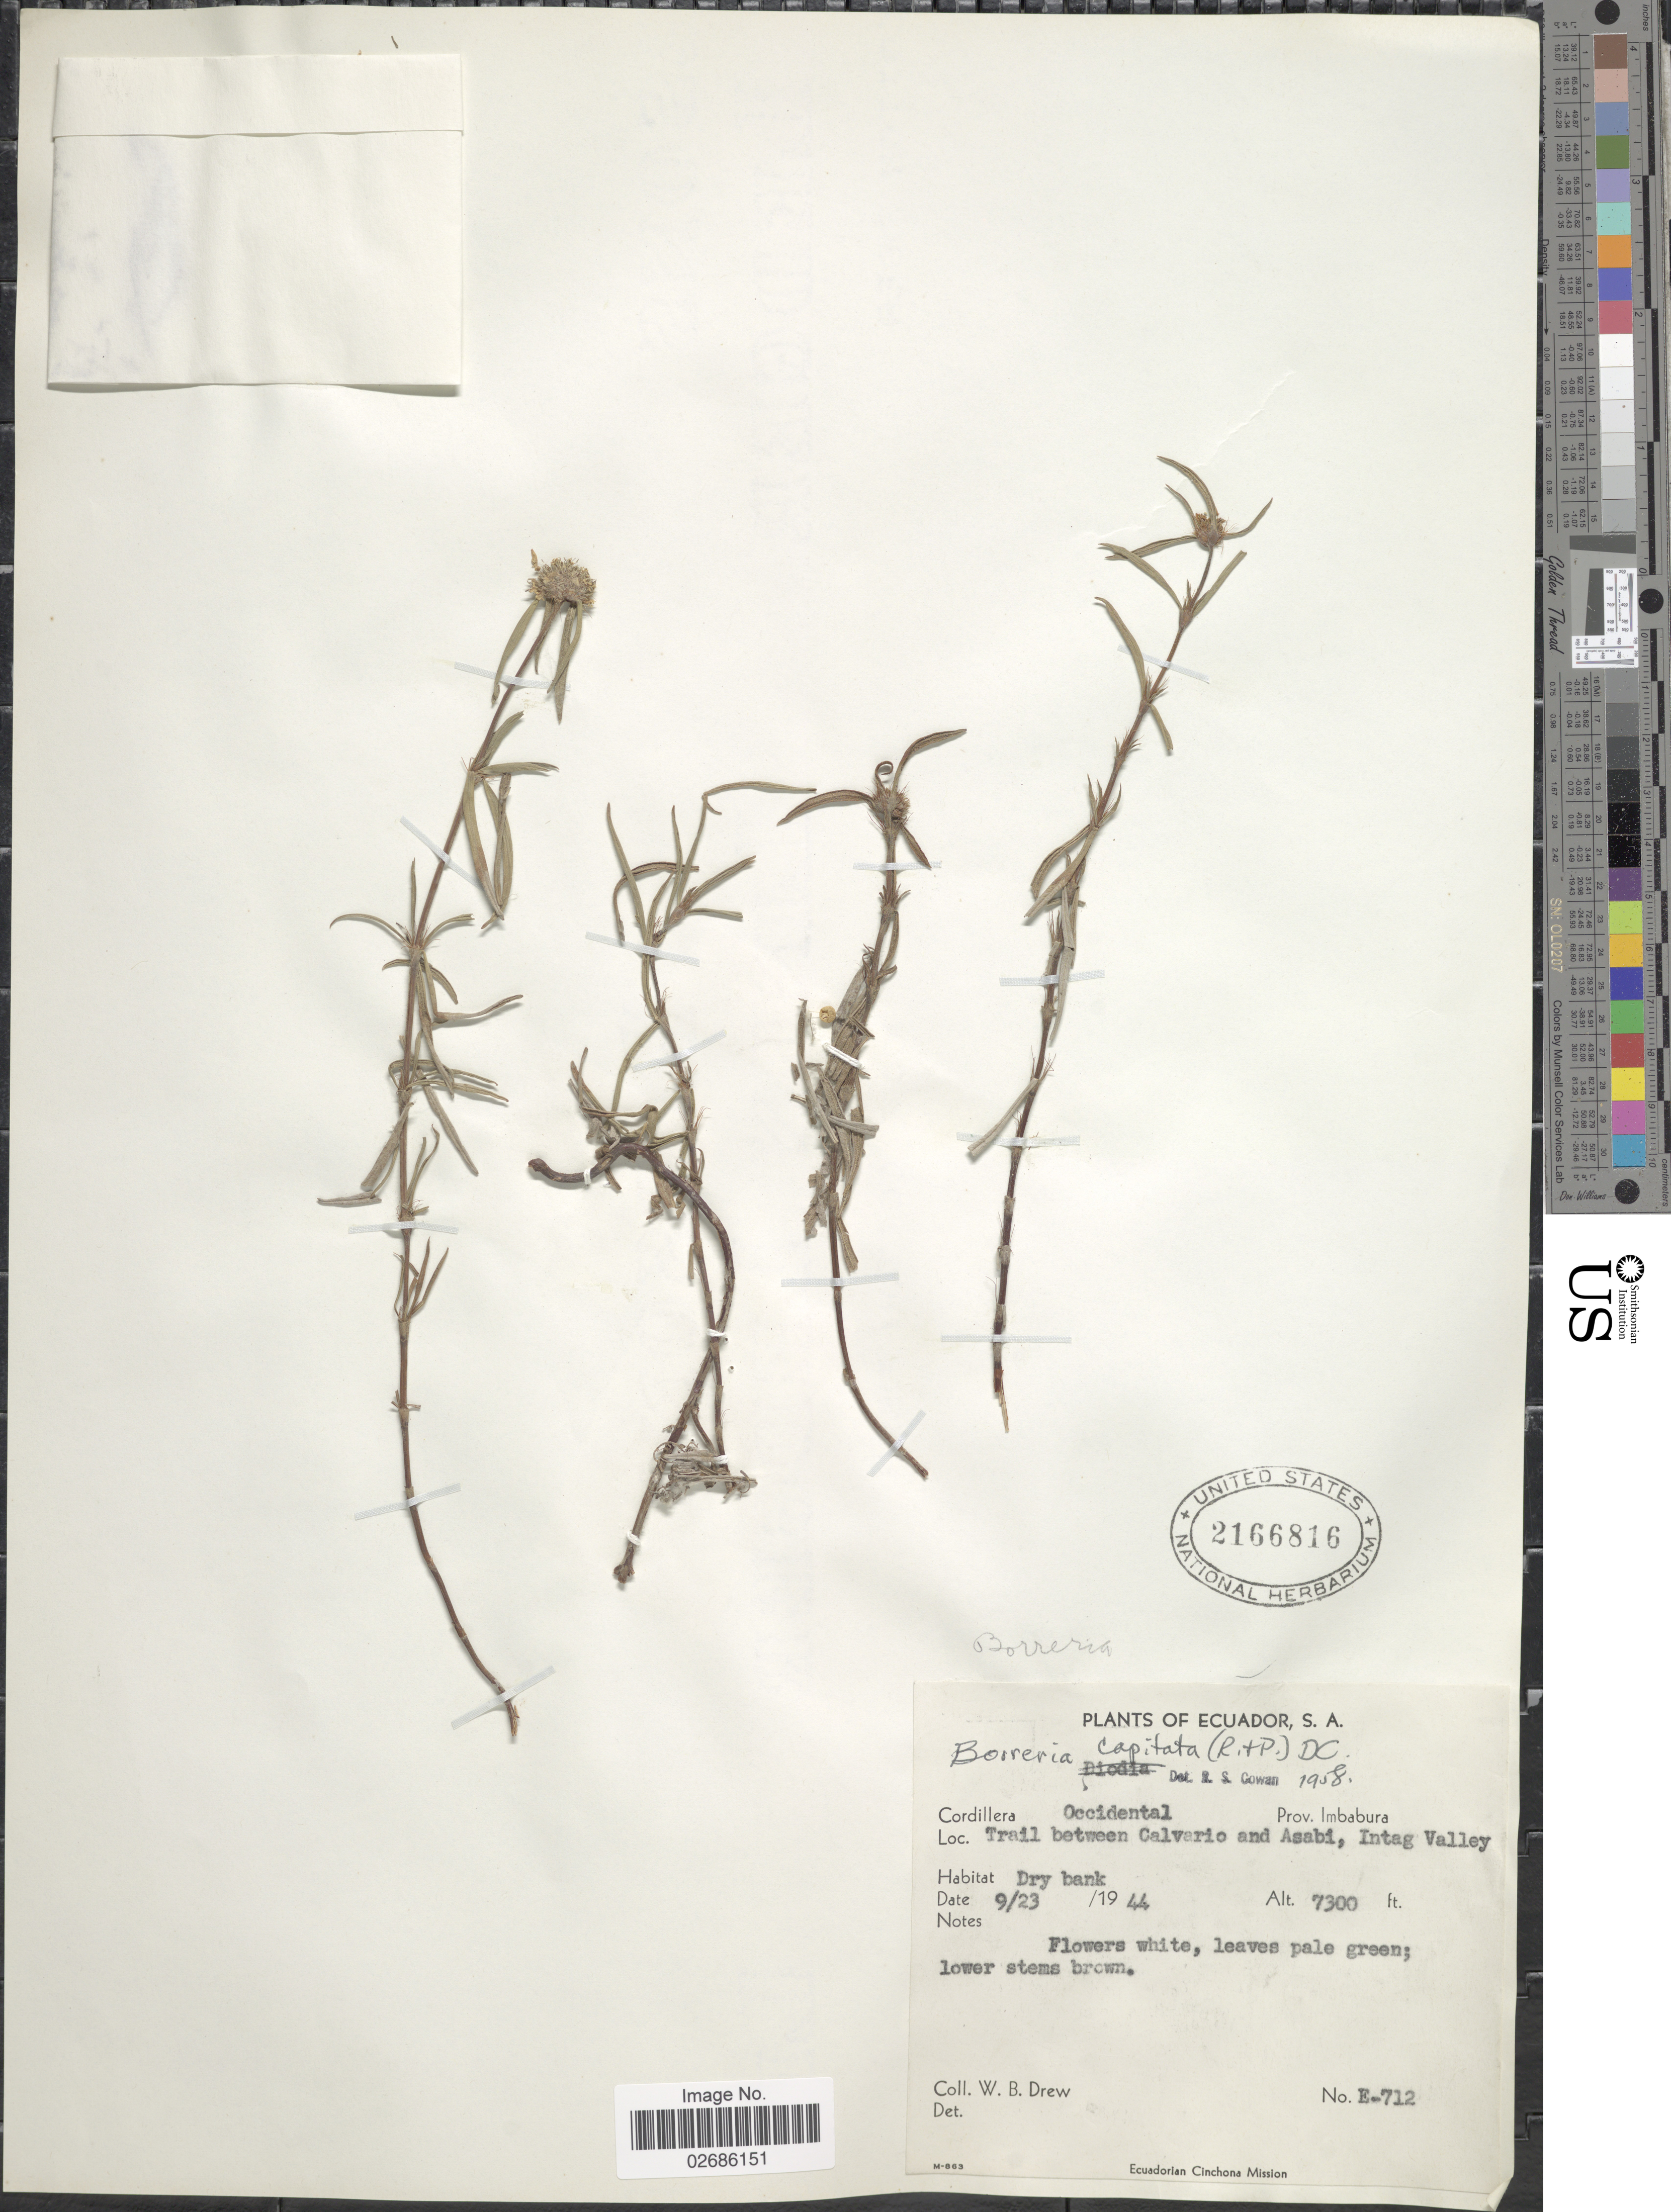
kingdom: Plantae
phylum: Tracheophyta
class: Magnoliopsida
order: Gentianales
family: Rubiaceae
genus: Borreria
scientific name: Borreria suaveolens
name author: G. Mey.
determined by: Kirkbride, J. H., Jr.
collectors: W. B. Drew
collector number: E-712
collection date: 1944-09-23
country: Ecuador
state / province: Imbabura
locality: Cordillera Occidental. Prov. Imbabura. Trail between Calvario and Asabi, Intag Valley.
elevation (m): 2225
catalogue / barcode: US 2166816